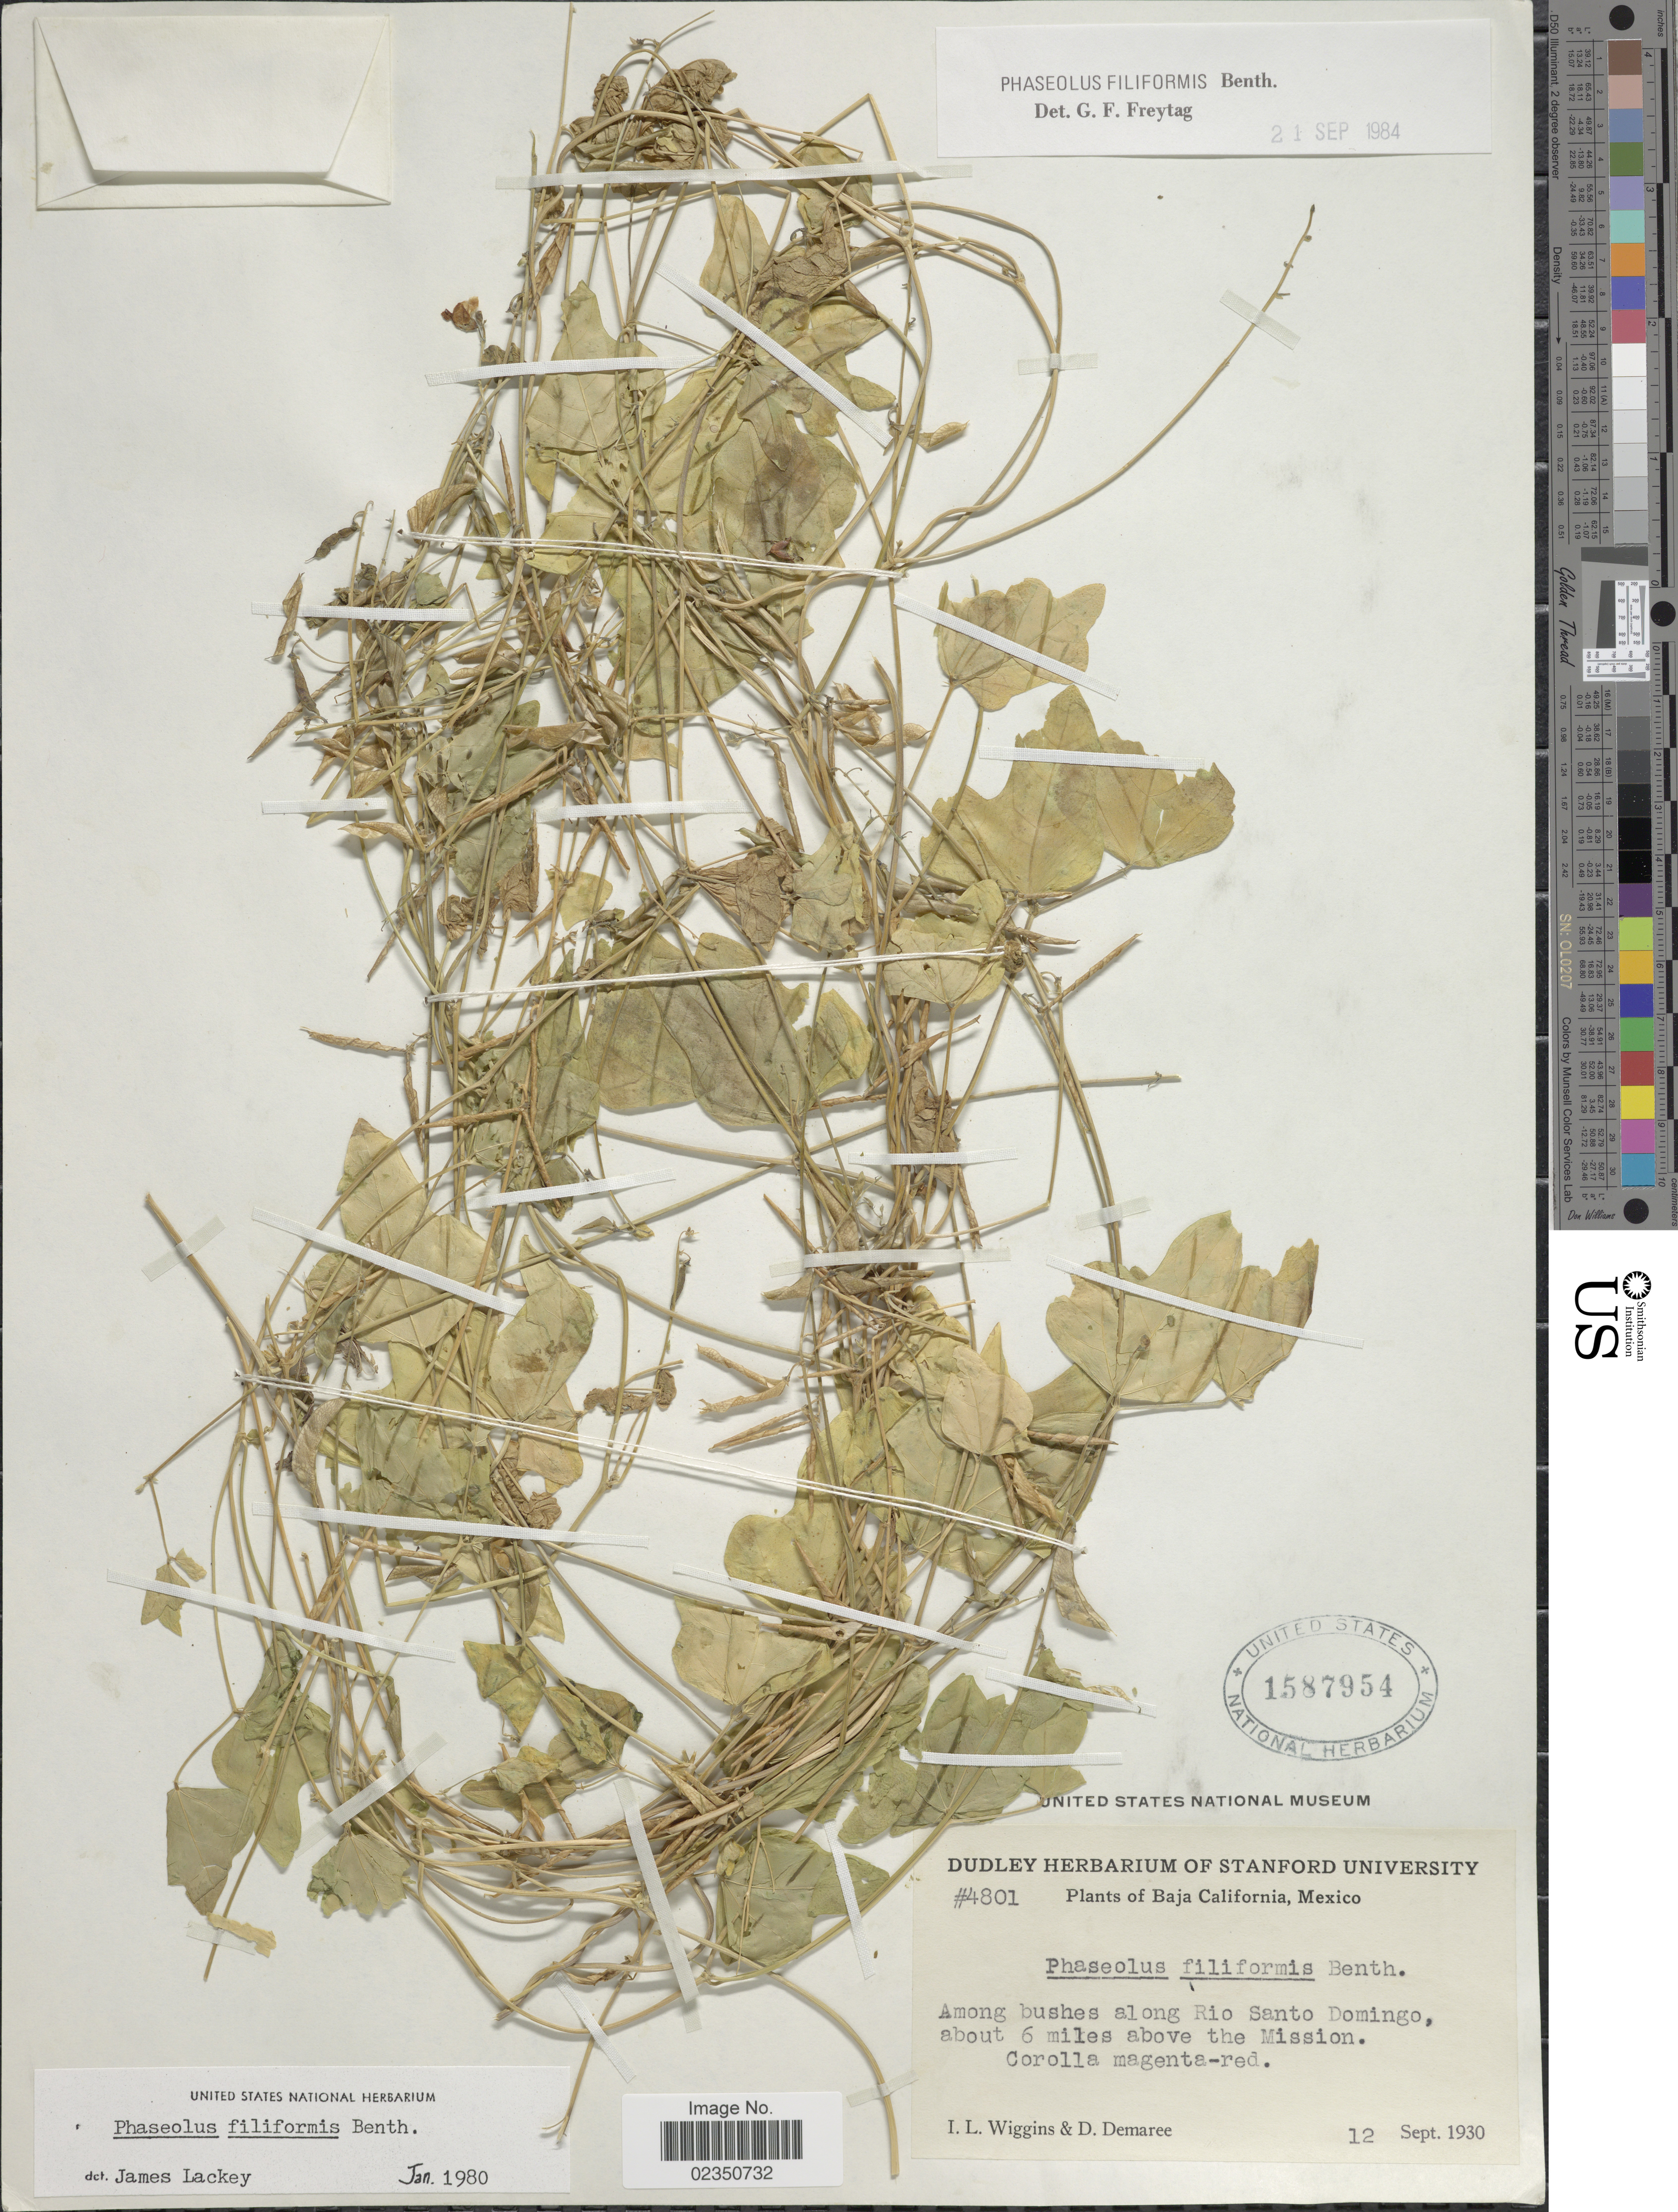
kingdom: Plantae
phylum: Tracheophyta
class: Magnoliopsida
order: Fabales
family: Fabaceae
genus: Phaseolus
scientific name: Phaseolus filiformis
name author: Benth.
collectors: I. L. Wiggins & D. Demaree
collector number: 4801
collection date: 1930-09-12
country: Mexico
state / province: Baja California Norte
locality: Among bushes along Rio Santo Domingo, about 6 miles above the Mission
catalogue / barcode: US 1587954